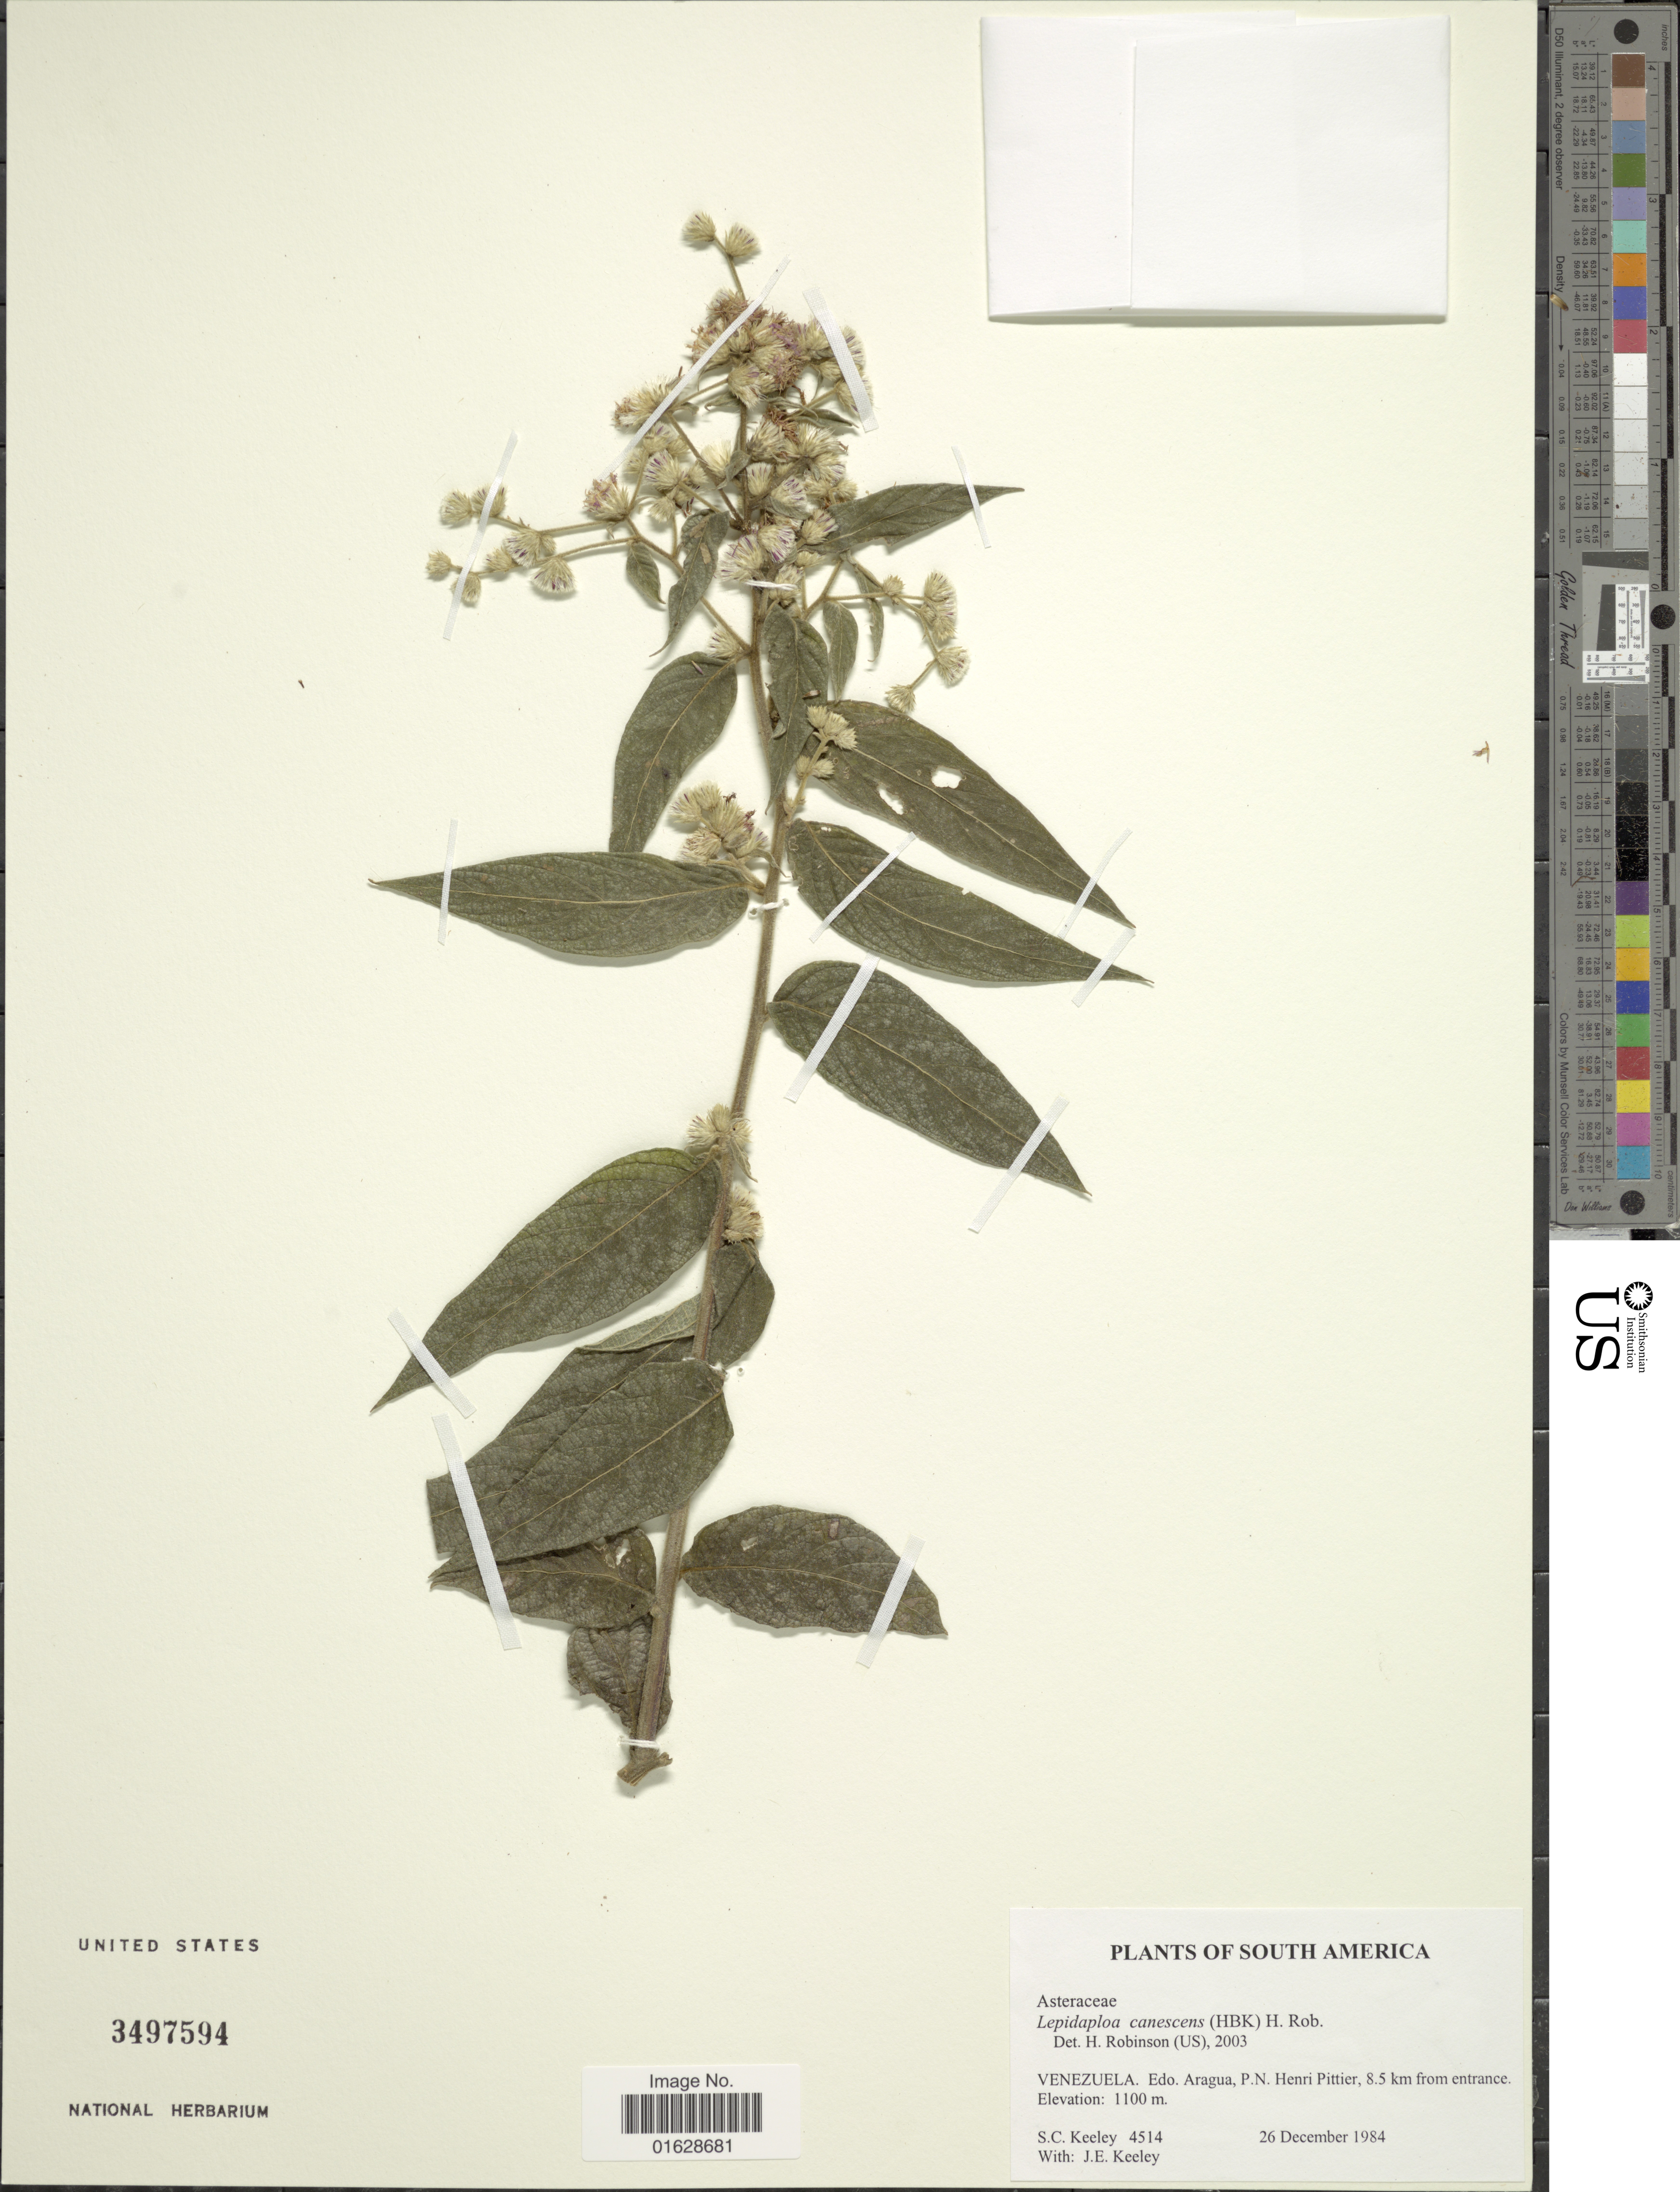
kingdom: Plantae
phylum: Tracheophyta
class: Magnoliopsida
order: Asterales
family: Asteraceae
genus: Lepidaploa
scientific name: Lepidaploa canescens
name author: (Kunth) H. Rob.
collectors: S. C. Keeley & J. E. Keeley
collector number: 4514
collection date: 1984-12-26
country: Venezuela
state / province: Aragua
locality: South America. Venezuela. Edo. Aragua, P. N. Henri Pittier, 6.7 km from entrance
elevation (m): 1100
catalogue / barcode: US 3497594